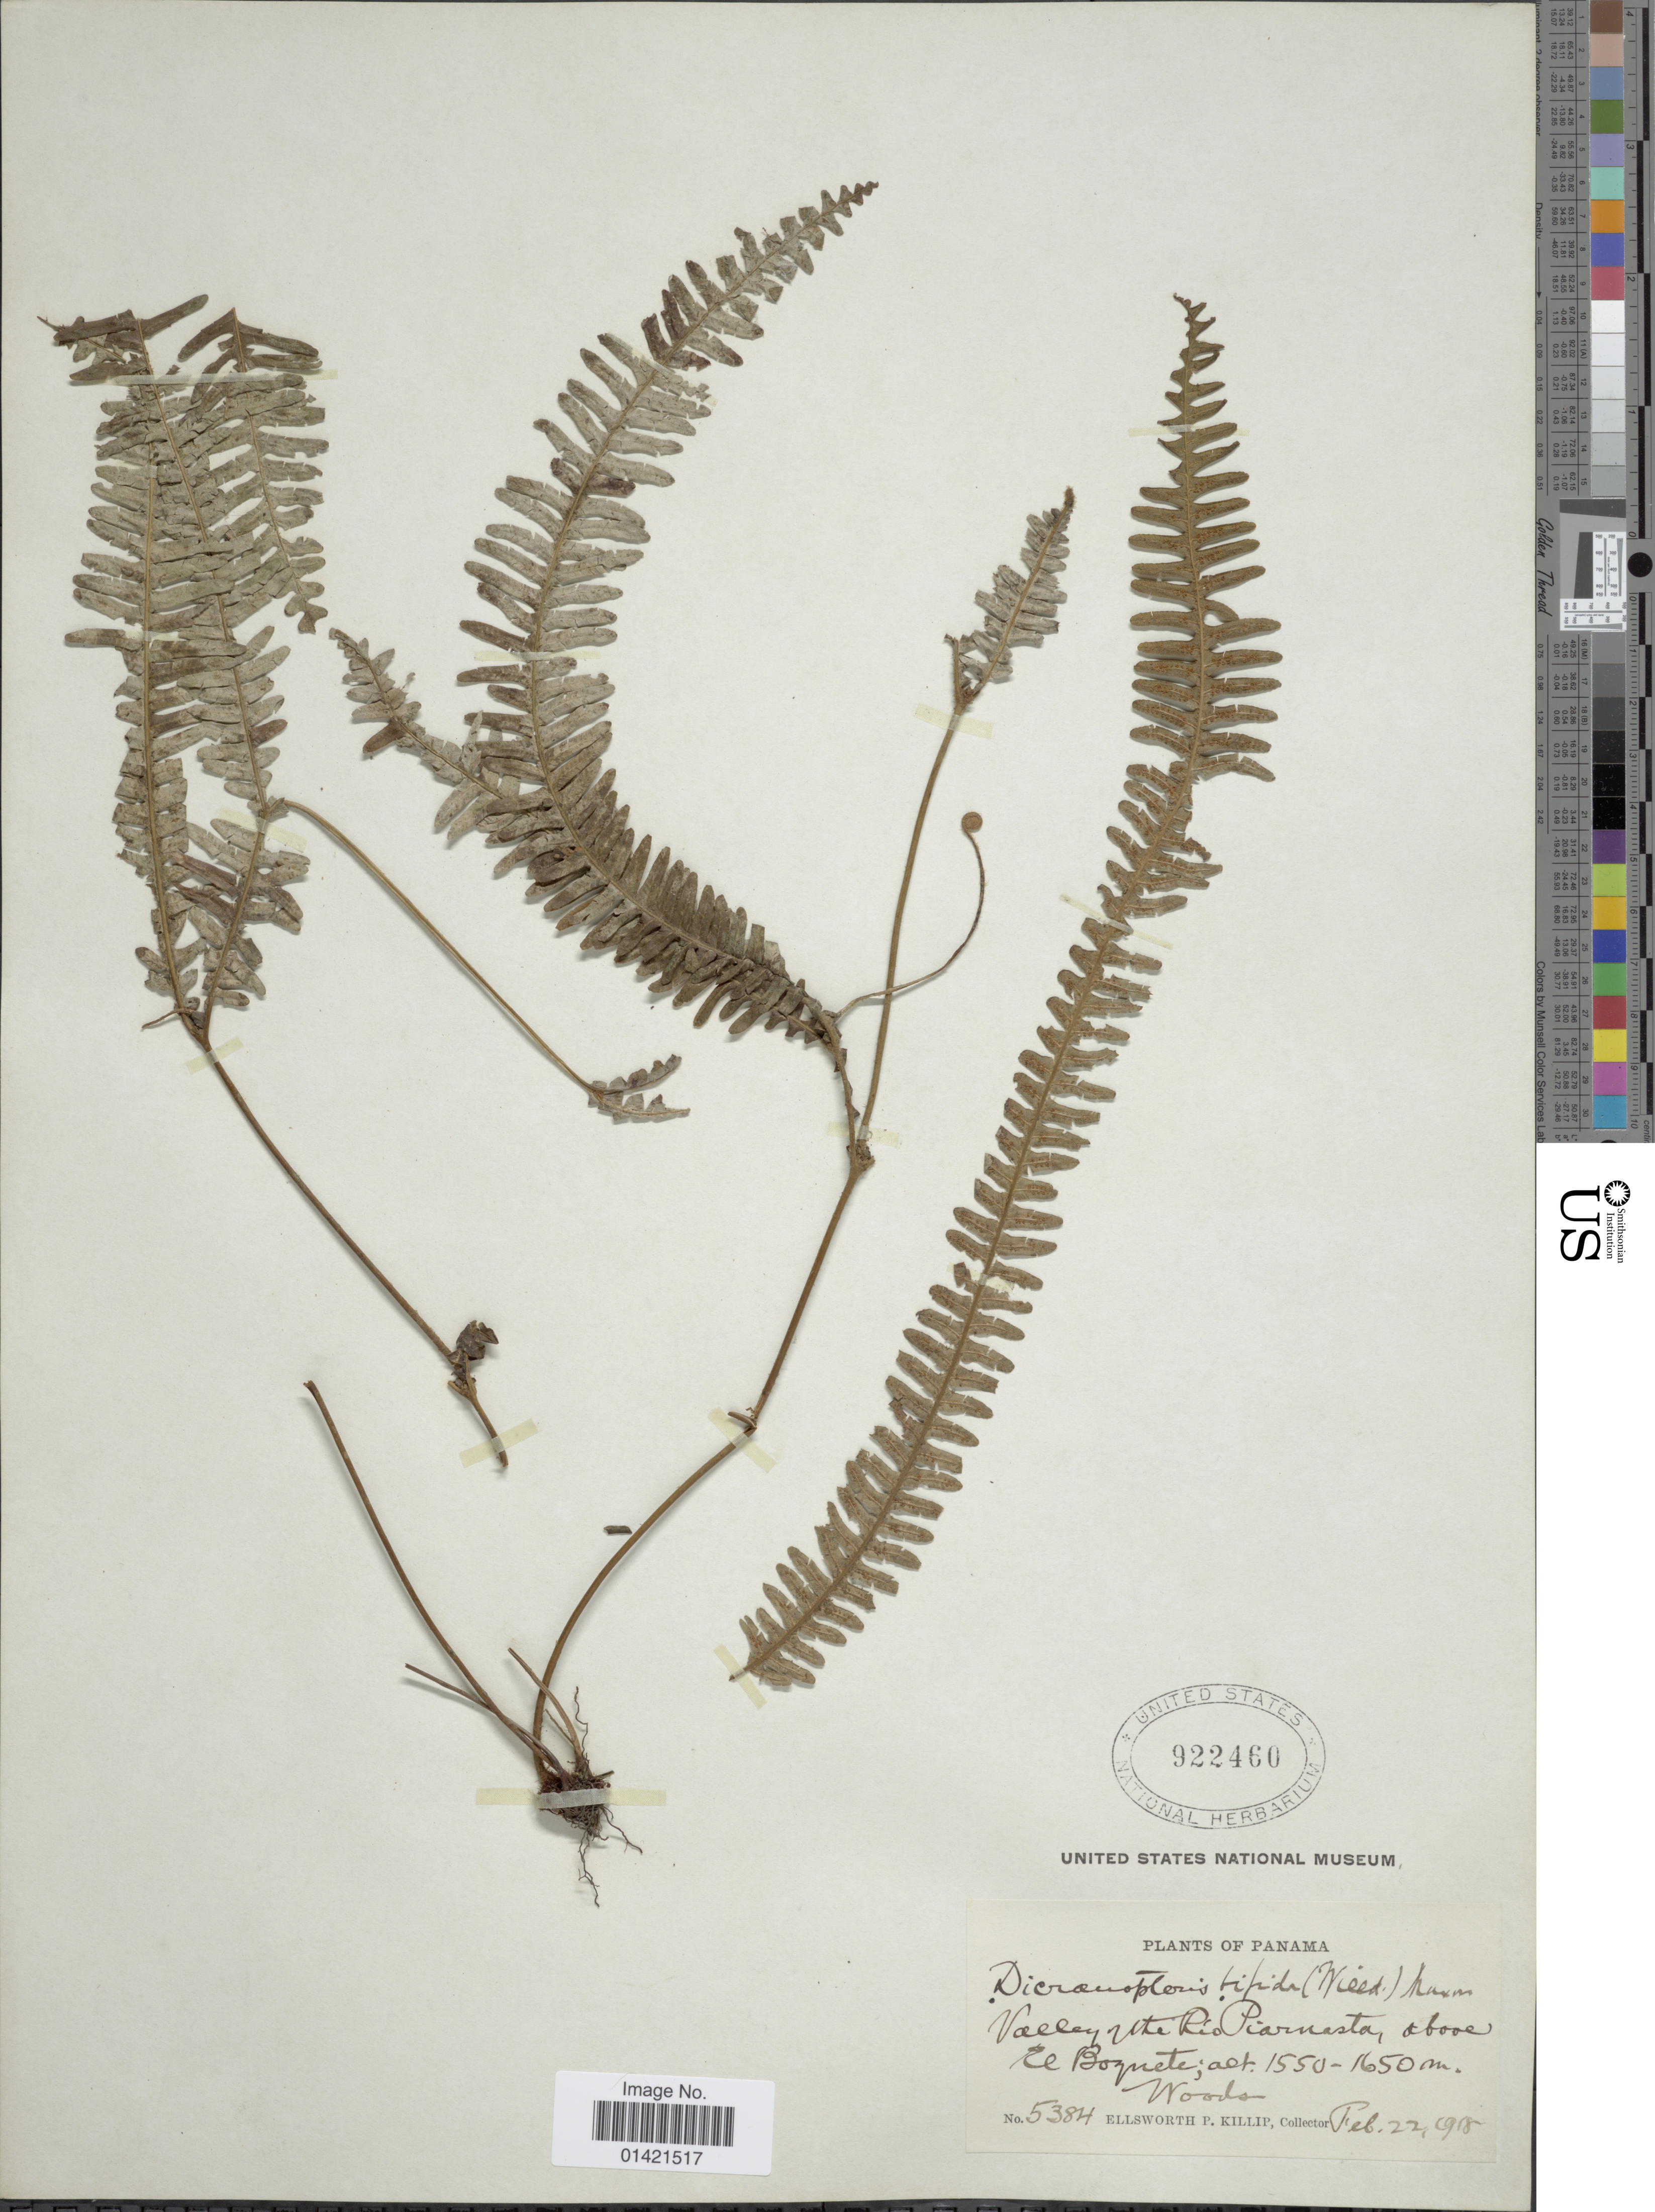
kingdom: Plantae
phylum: Tracheophyta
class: Polypodiopsida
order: Gleicheniales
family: Gleicheniaceae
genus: Sticherus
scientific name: Sticherus bifidus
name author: (Willd.) Ching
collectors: E. P. Killip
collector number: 5384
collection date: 1918-02-22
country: Panama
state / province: Panamá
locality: Valley of the Rio Piarnasta above El Boquete.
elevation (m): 1550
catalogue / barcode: US 922460